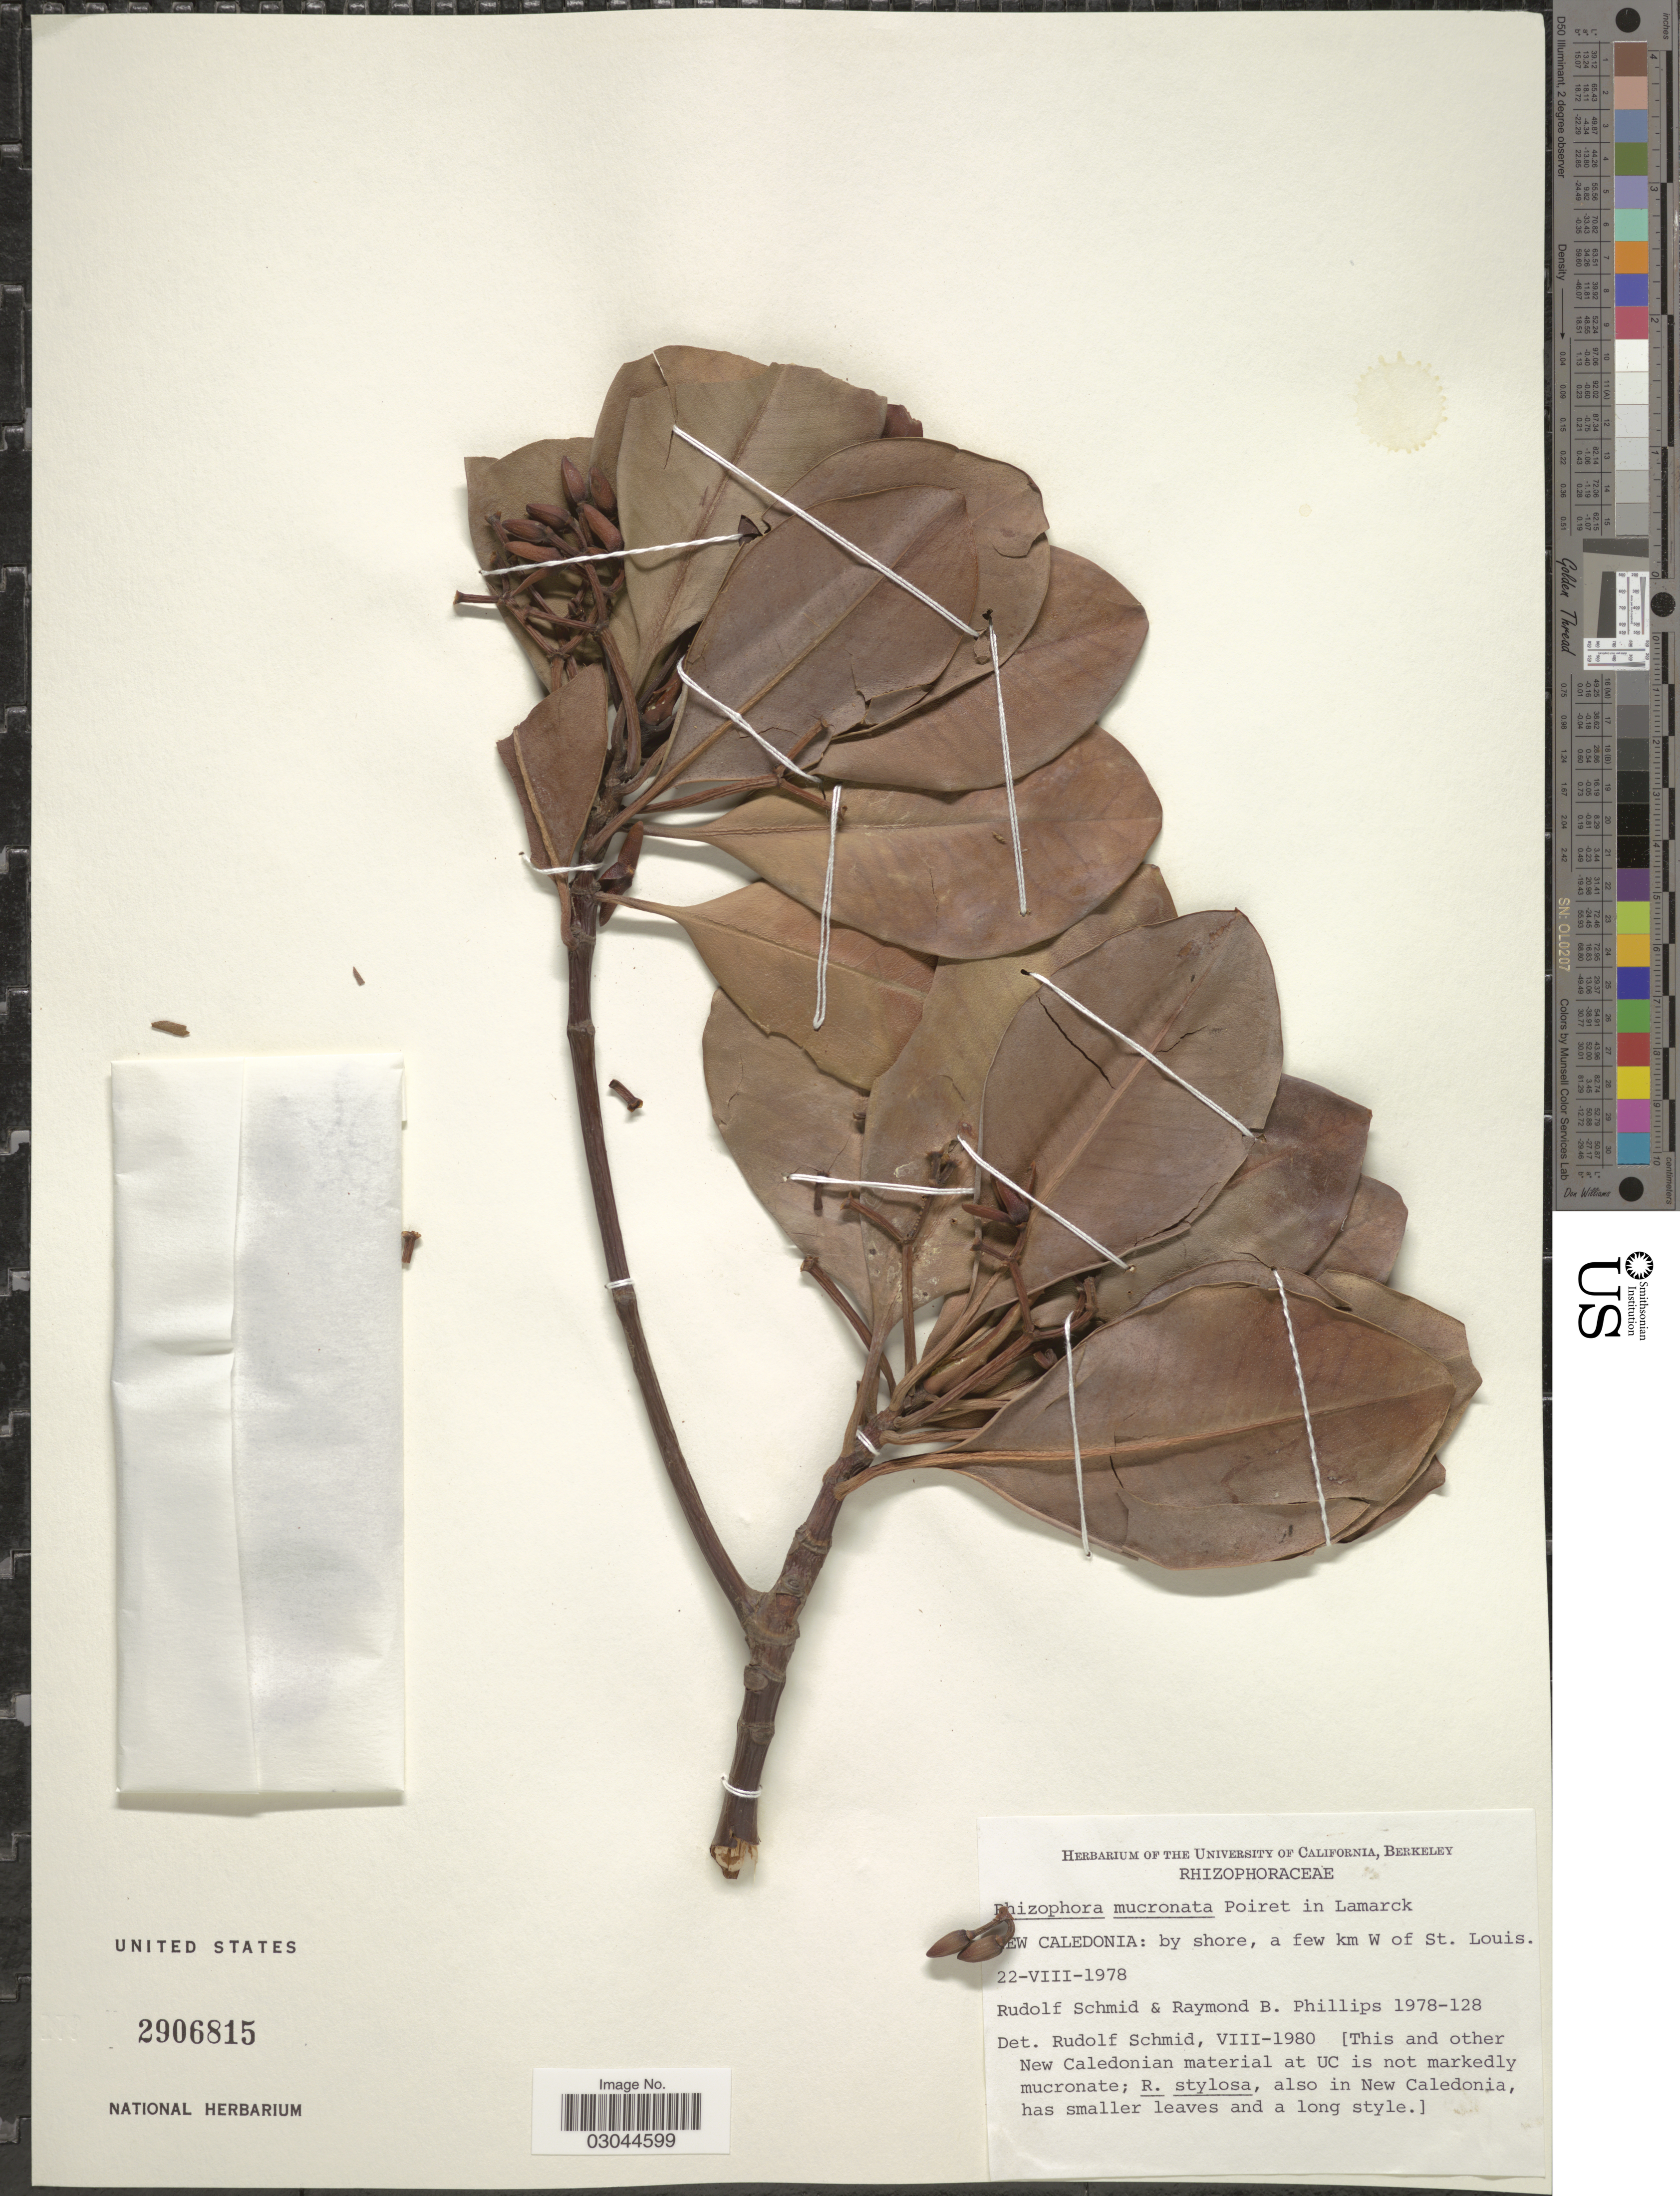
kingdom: Plantae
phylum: Tracheophyta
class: Magnoliopsida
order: Malpighiales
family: Rhizophoraceae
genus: Rhizophora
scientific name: Rhizophora mucronata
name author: Lam.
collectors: R. Schmid & R. Phillips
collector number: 1978-128?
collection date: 1978-08-22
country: New Caledonia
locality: By shore, a few km W of St. Louis.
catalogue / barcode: US 2906815